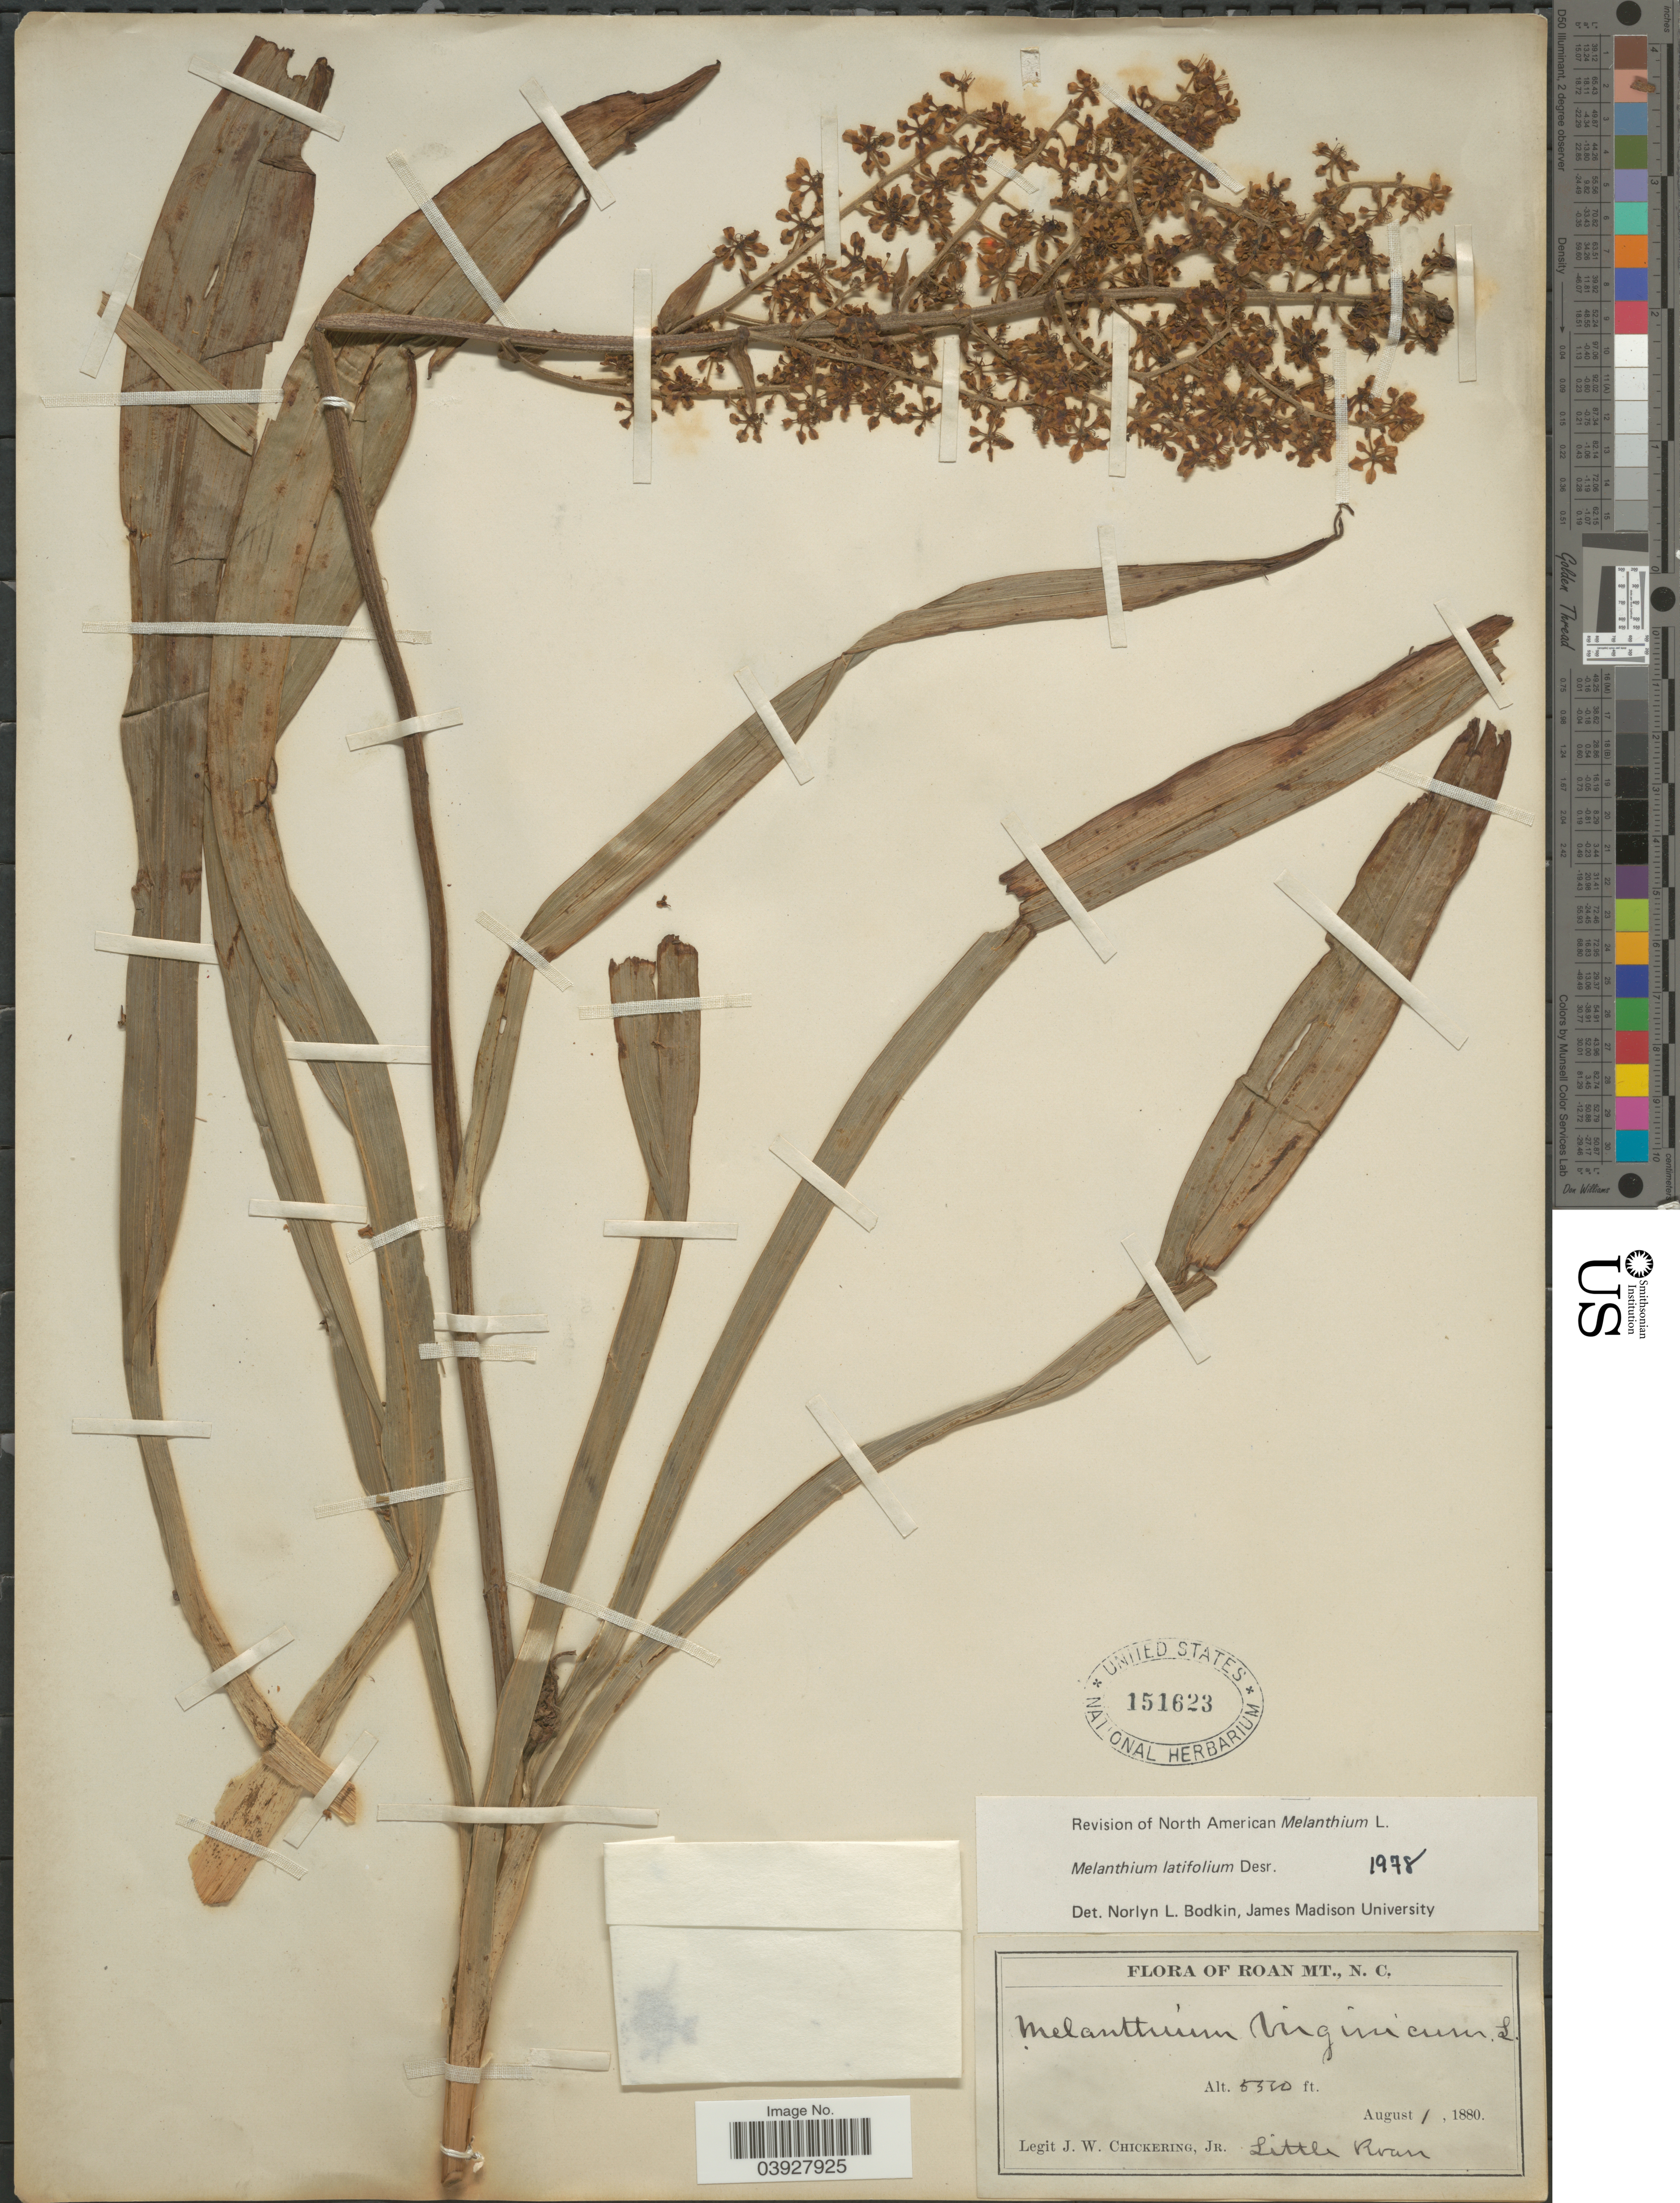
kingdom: Plantae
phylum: Tracheophyta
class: Liliopsida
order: Liliales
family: Melanthiaceae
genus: Melanthium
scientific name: Melanthium hybridum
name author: Walter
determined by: Strong, Mark T., (BOT), Smithsonian Institution - National Museum of Natural History (UNITED STATES)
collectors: J. W. Chickering Jr.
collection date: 1880-08-01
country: United States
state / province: North Carolina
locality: Roan Mt. Little Roan.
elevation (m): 1692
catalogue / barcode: US 151623